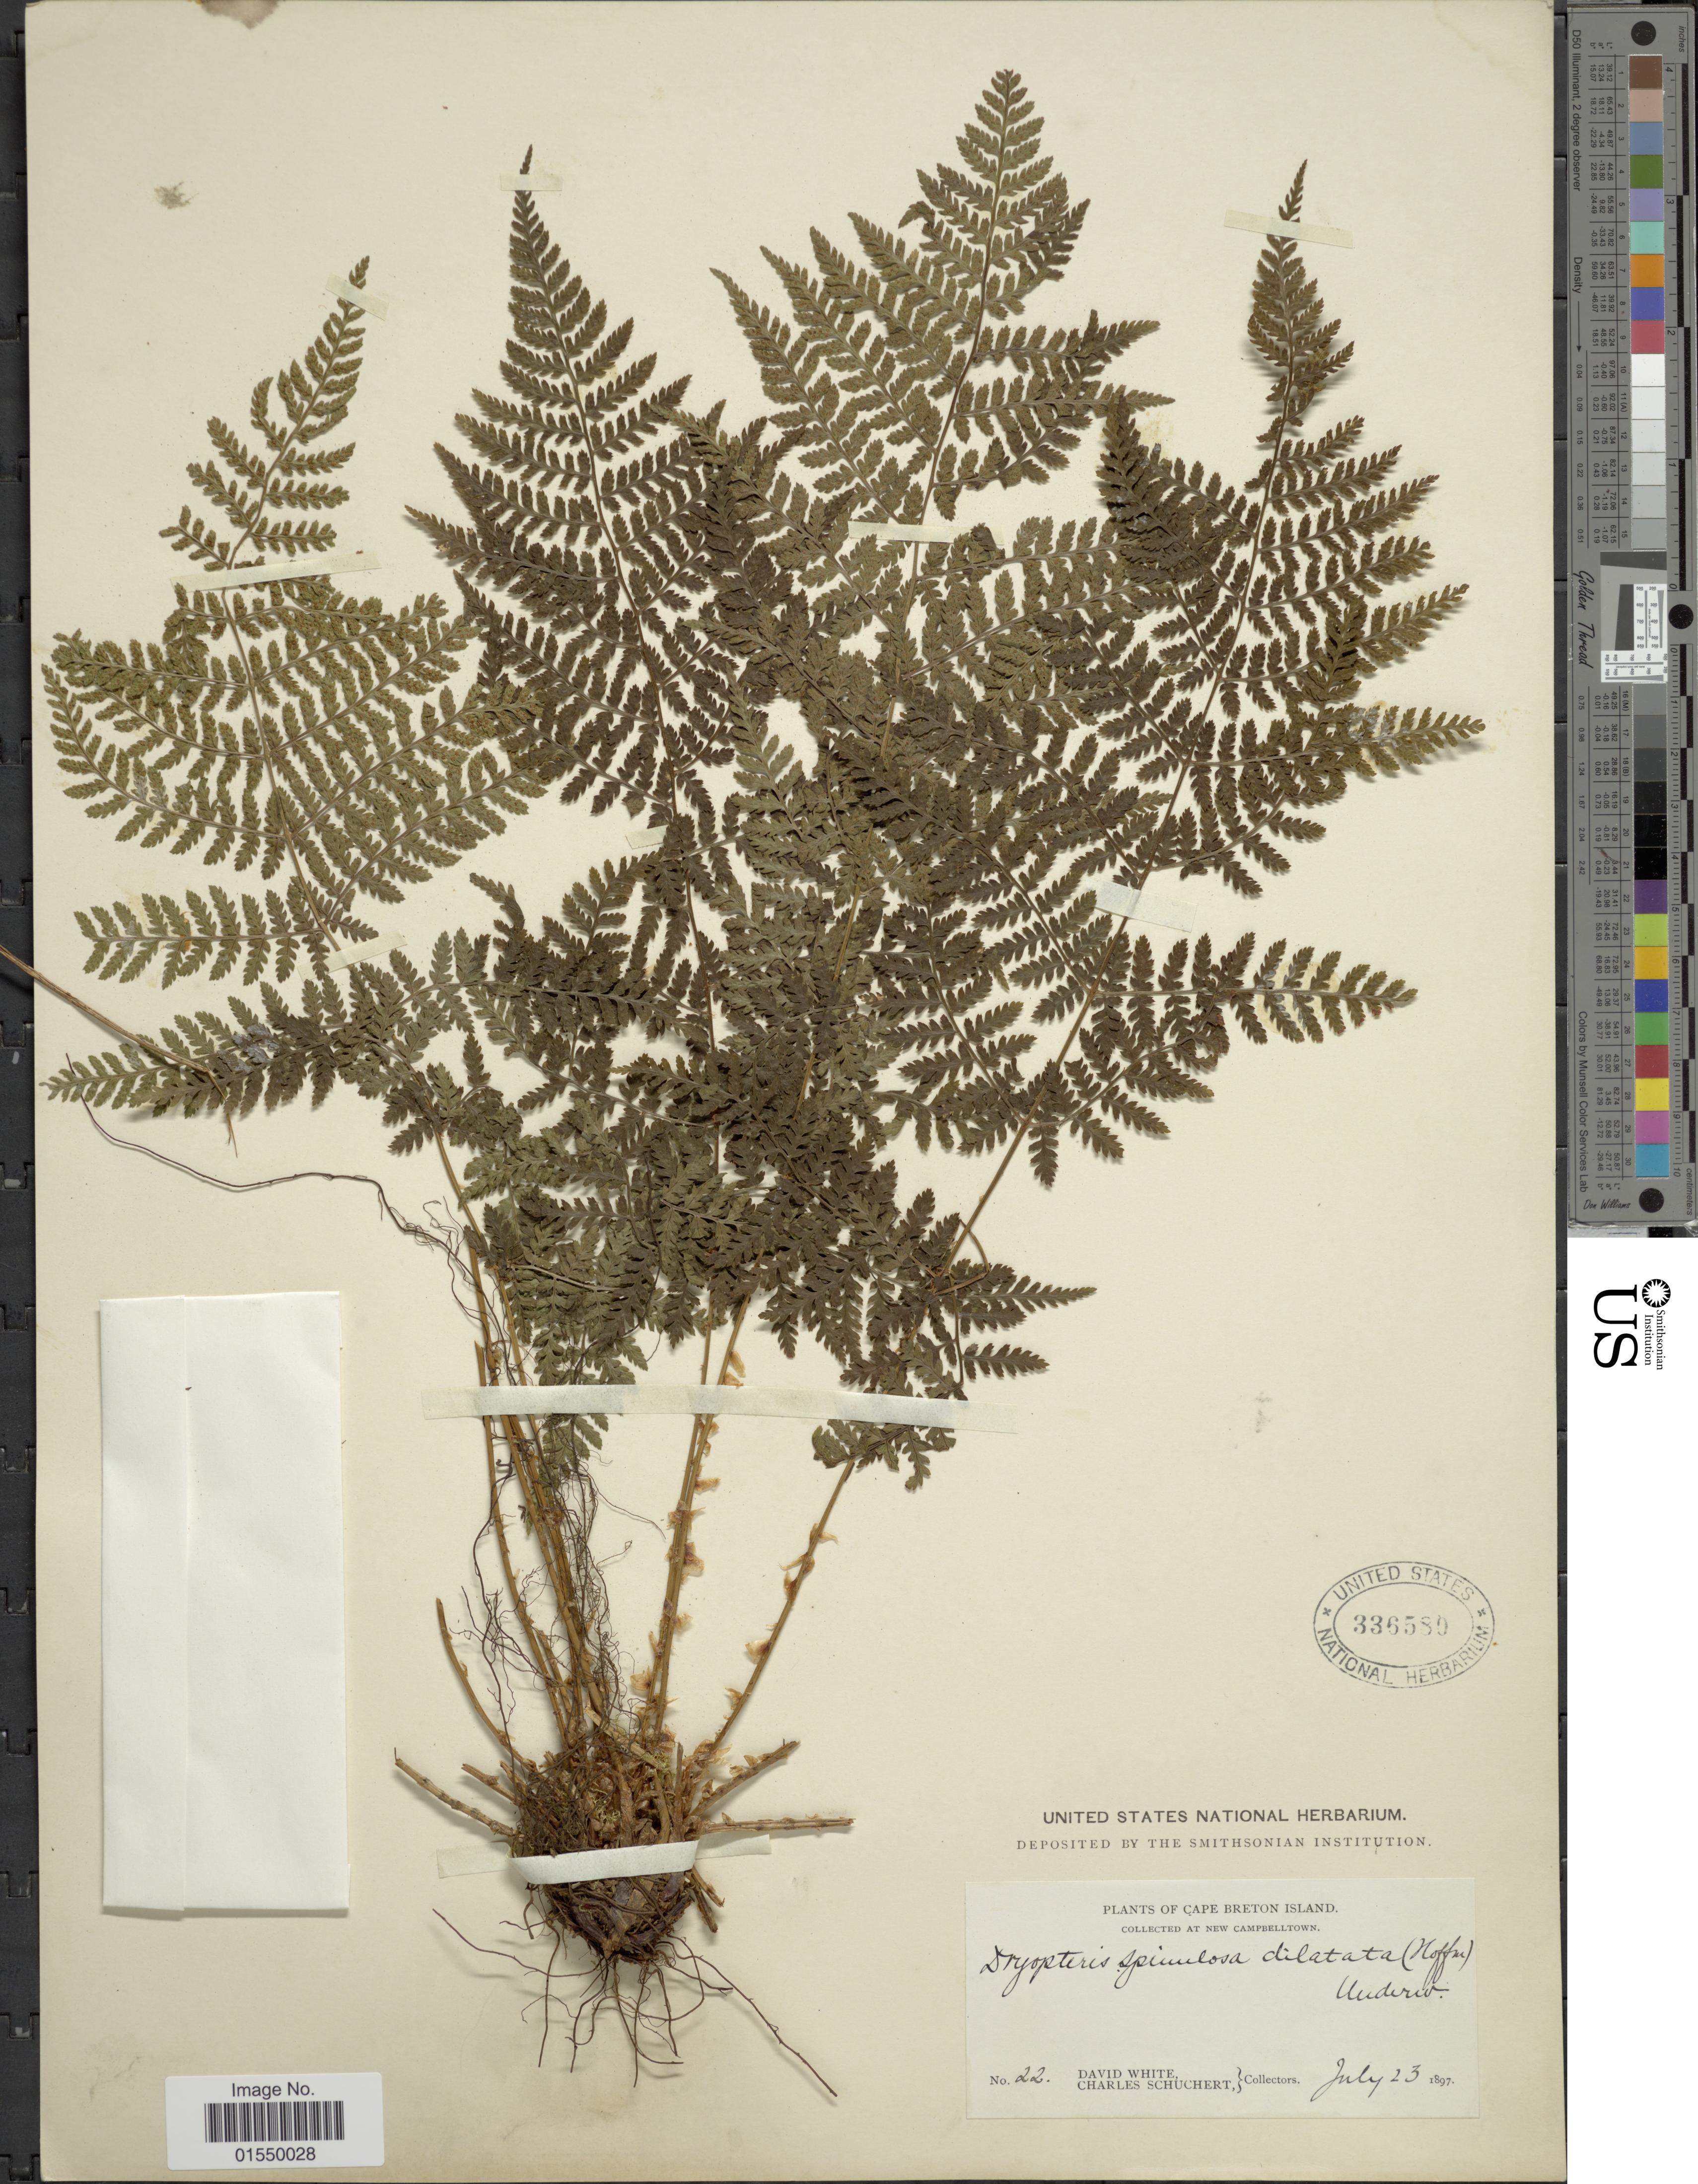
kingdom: Plantae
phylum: Tracheophyta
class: Polypodiopsida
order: Polypodiales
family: Dryopteridaceae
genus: Dryopteris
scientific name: Dryopteris campyloptera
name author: Clarkson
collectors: D. White & C. Schuchert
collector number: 22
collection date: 1897-07-23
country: Canada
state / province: Nova Scotia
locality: Cape Breton Island, New Campbelltown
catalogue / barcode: US 336580